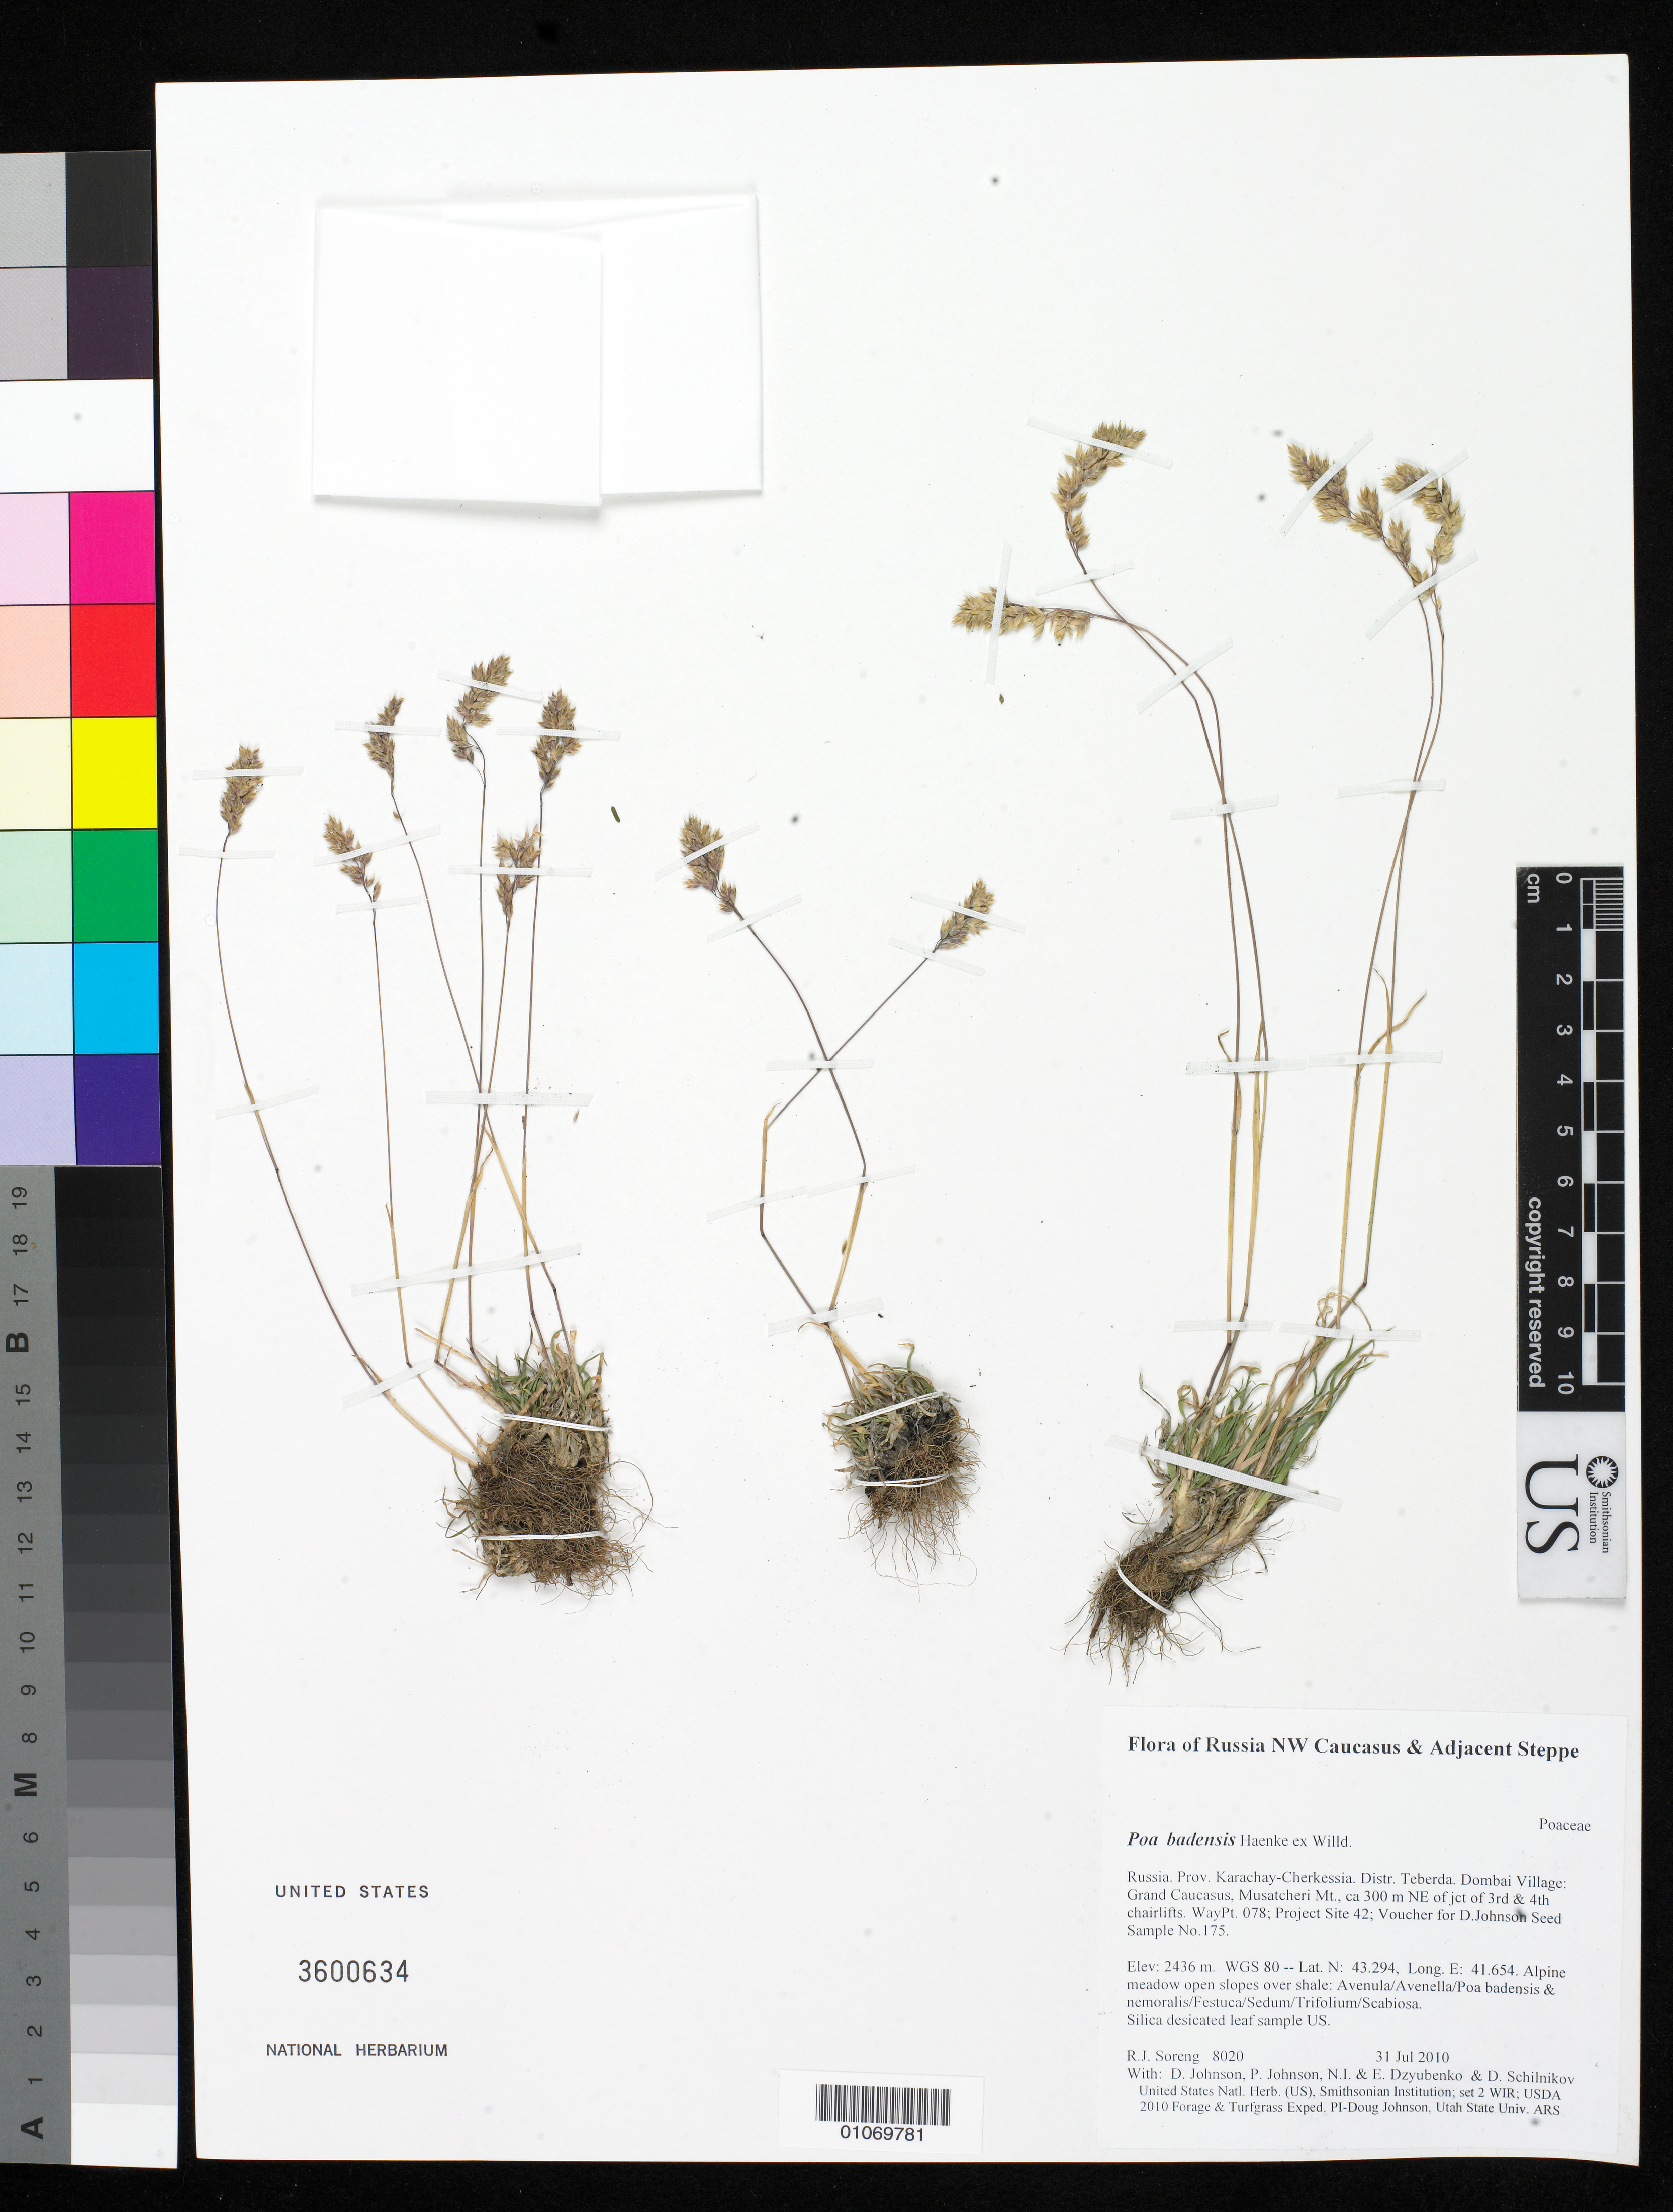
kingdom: Plantae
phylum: Tracheophyta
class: Liliopsida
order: Poales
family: Poaceae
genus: Poa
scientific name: Poa badensis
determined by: Soreng, Robert J., Research Associate (BOT), Smithsonian Institution - National Museum of Natural History (UNITED STATES)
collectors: R. J. Soreng, D. Johnson, P. Johnson, N. Dzyubenko, E. Dzyubenko & D. Schilnikov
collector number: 8020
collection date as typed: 31 Jul 2010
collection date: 2010-07-31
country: Russian Federation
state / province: Karachay-Cherkess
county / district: Teberda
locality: Dombai Village: Grand Caucasus, Musatcheri Mt., ca 300 m NE of jct of 3rd & 4th chairlifts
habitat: Alpine meadow open slopes over shale: Avenula/Avenella/Poa badensis & nemoralis/Festuca/Sedum/Trifolium/Scabiosa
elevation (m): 2436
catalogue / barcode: US 3600634